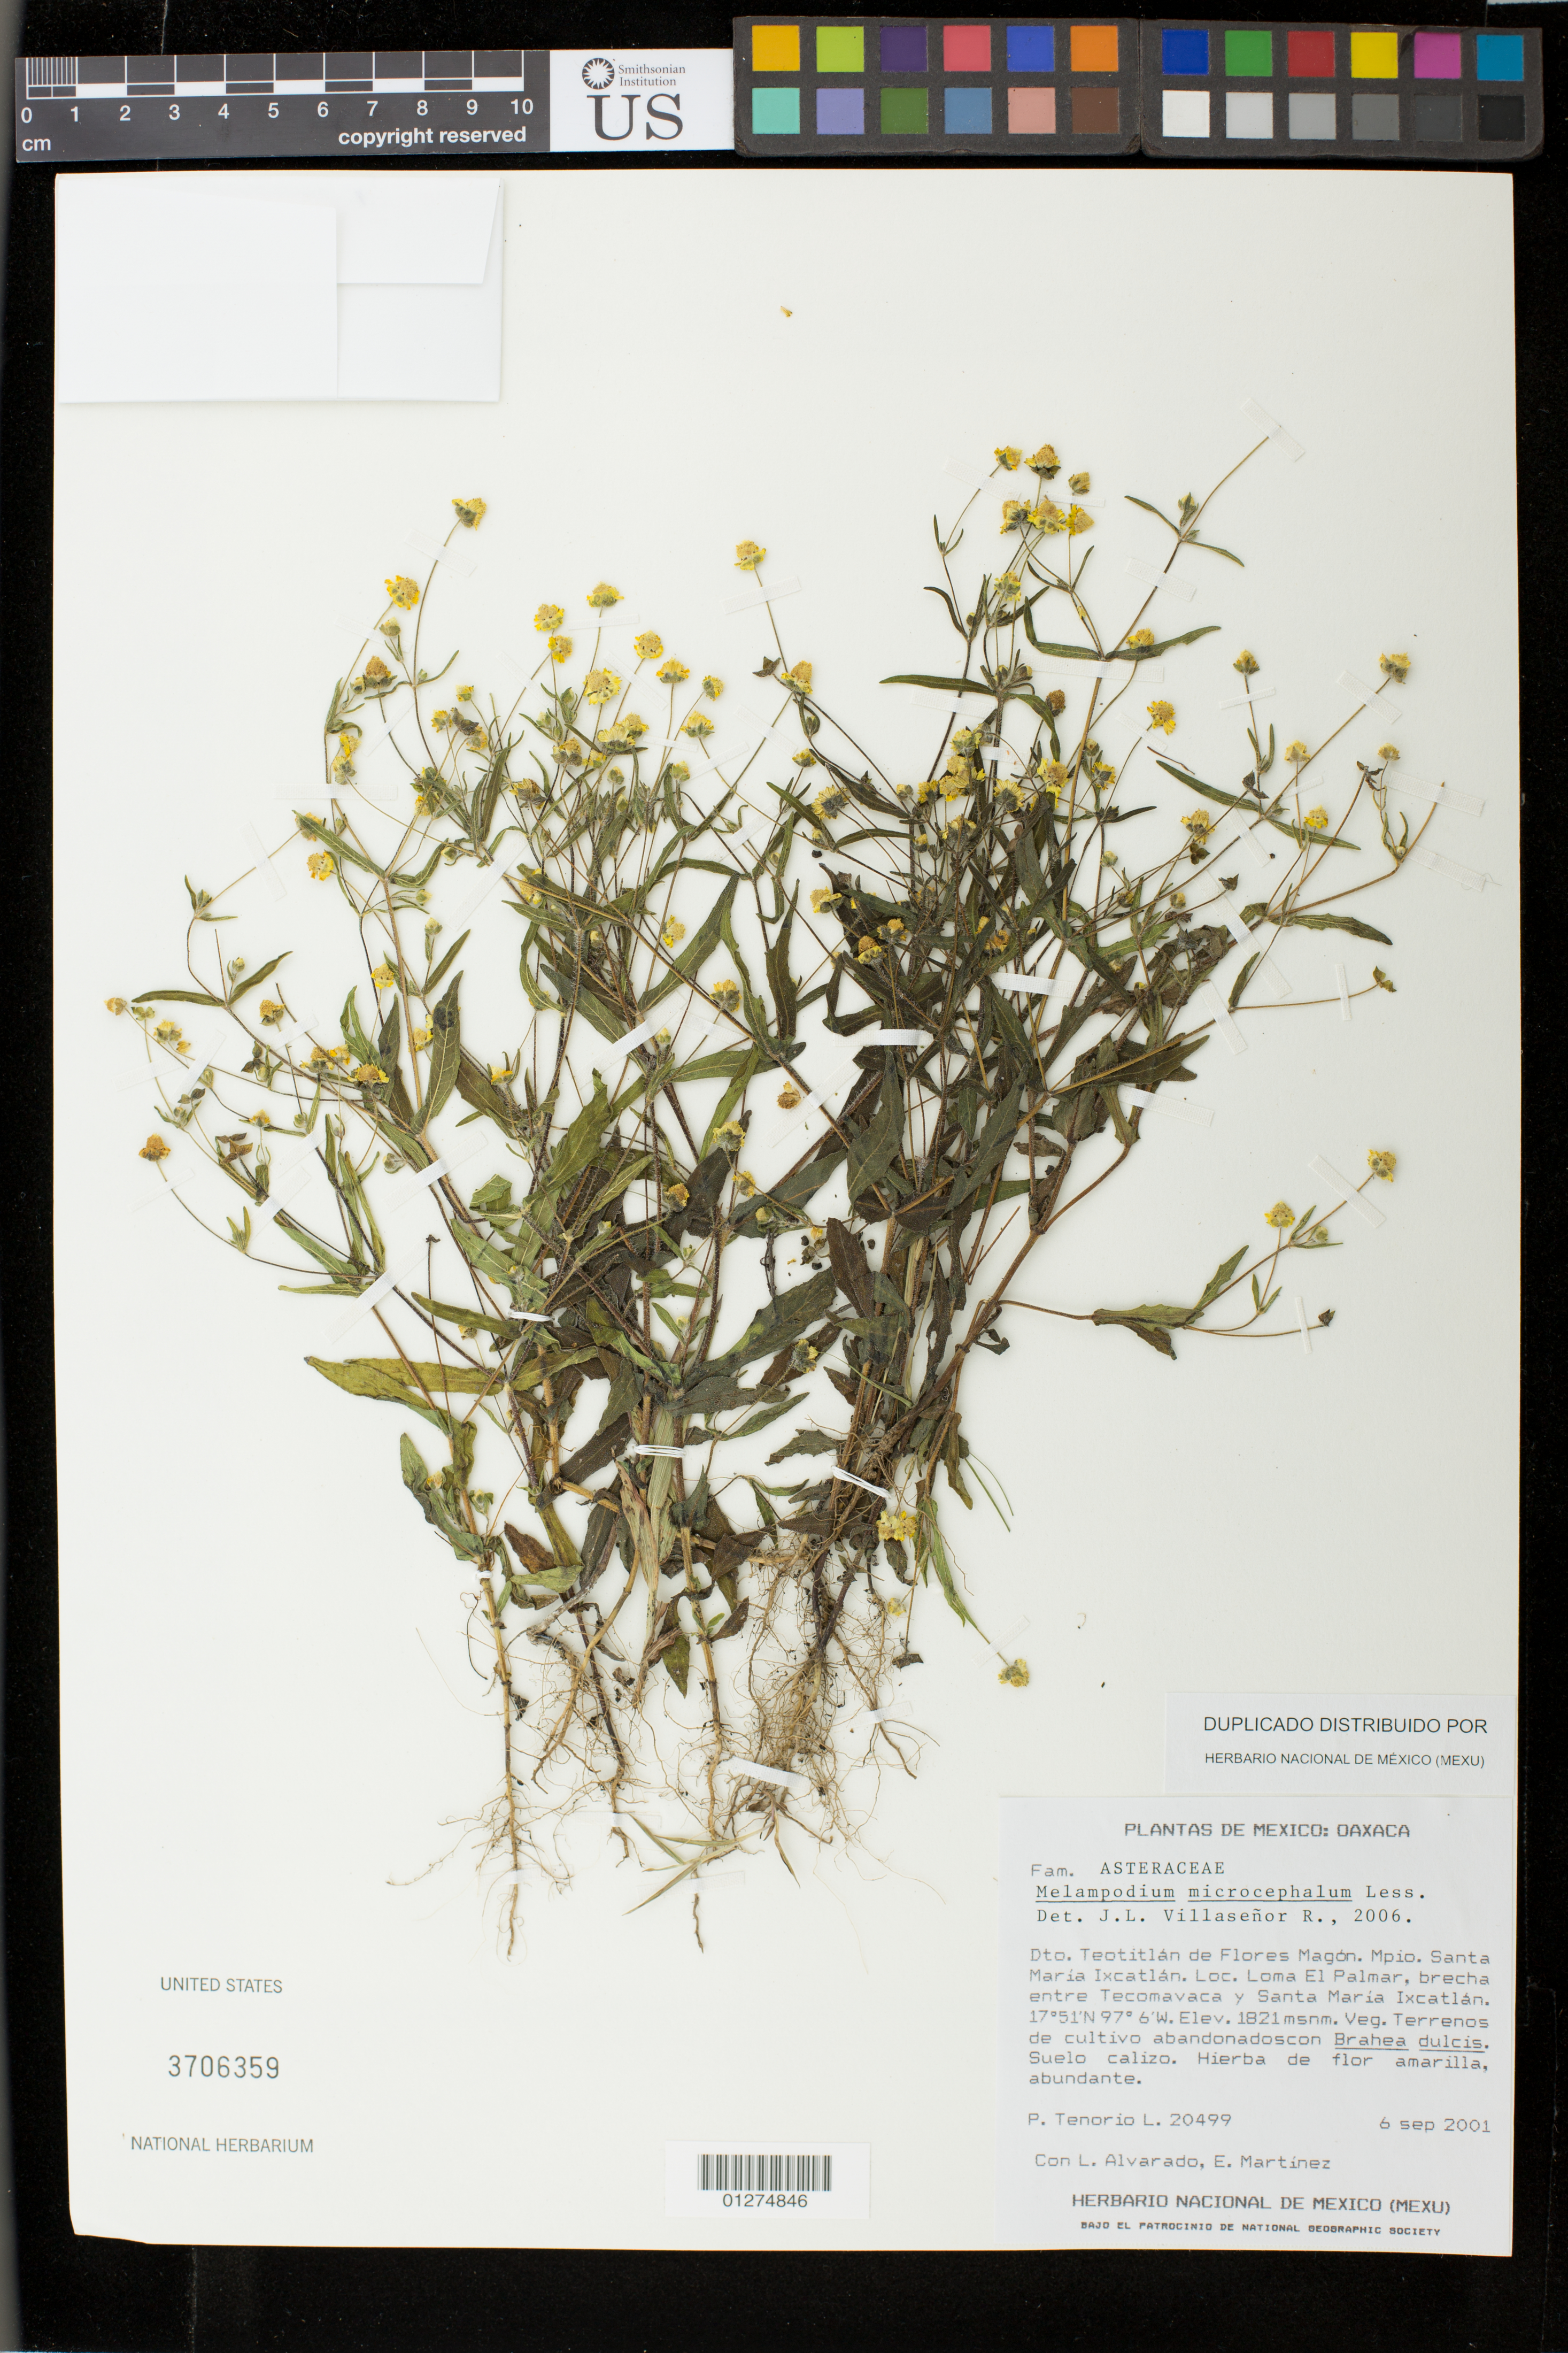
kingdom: Plantae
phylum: Tracheophyta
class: Magnoliopsida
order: Asterales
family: Asteraceae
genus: Melampodium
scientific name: Melampodium microcephalum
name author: Less.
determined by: Villaseñor R., J. L.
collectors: P. Tenorio Lezama, L. Alvarado & E. Martínez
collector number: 20499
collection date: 2001-09-06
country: Mexico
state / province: Oaxaca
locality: Dto. Teotitlán de Flores Magon. Mpio. Santa María Ixcatlán, Loma El Palmar, brecha entre Tecomavaca y Santa María Ixcatlán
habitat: terrenos de cultivo abandonadoscon Brahea dulcis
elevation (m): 1821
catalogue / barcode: US 3706359